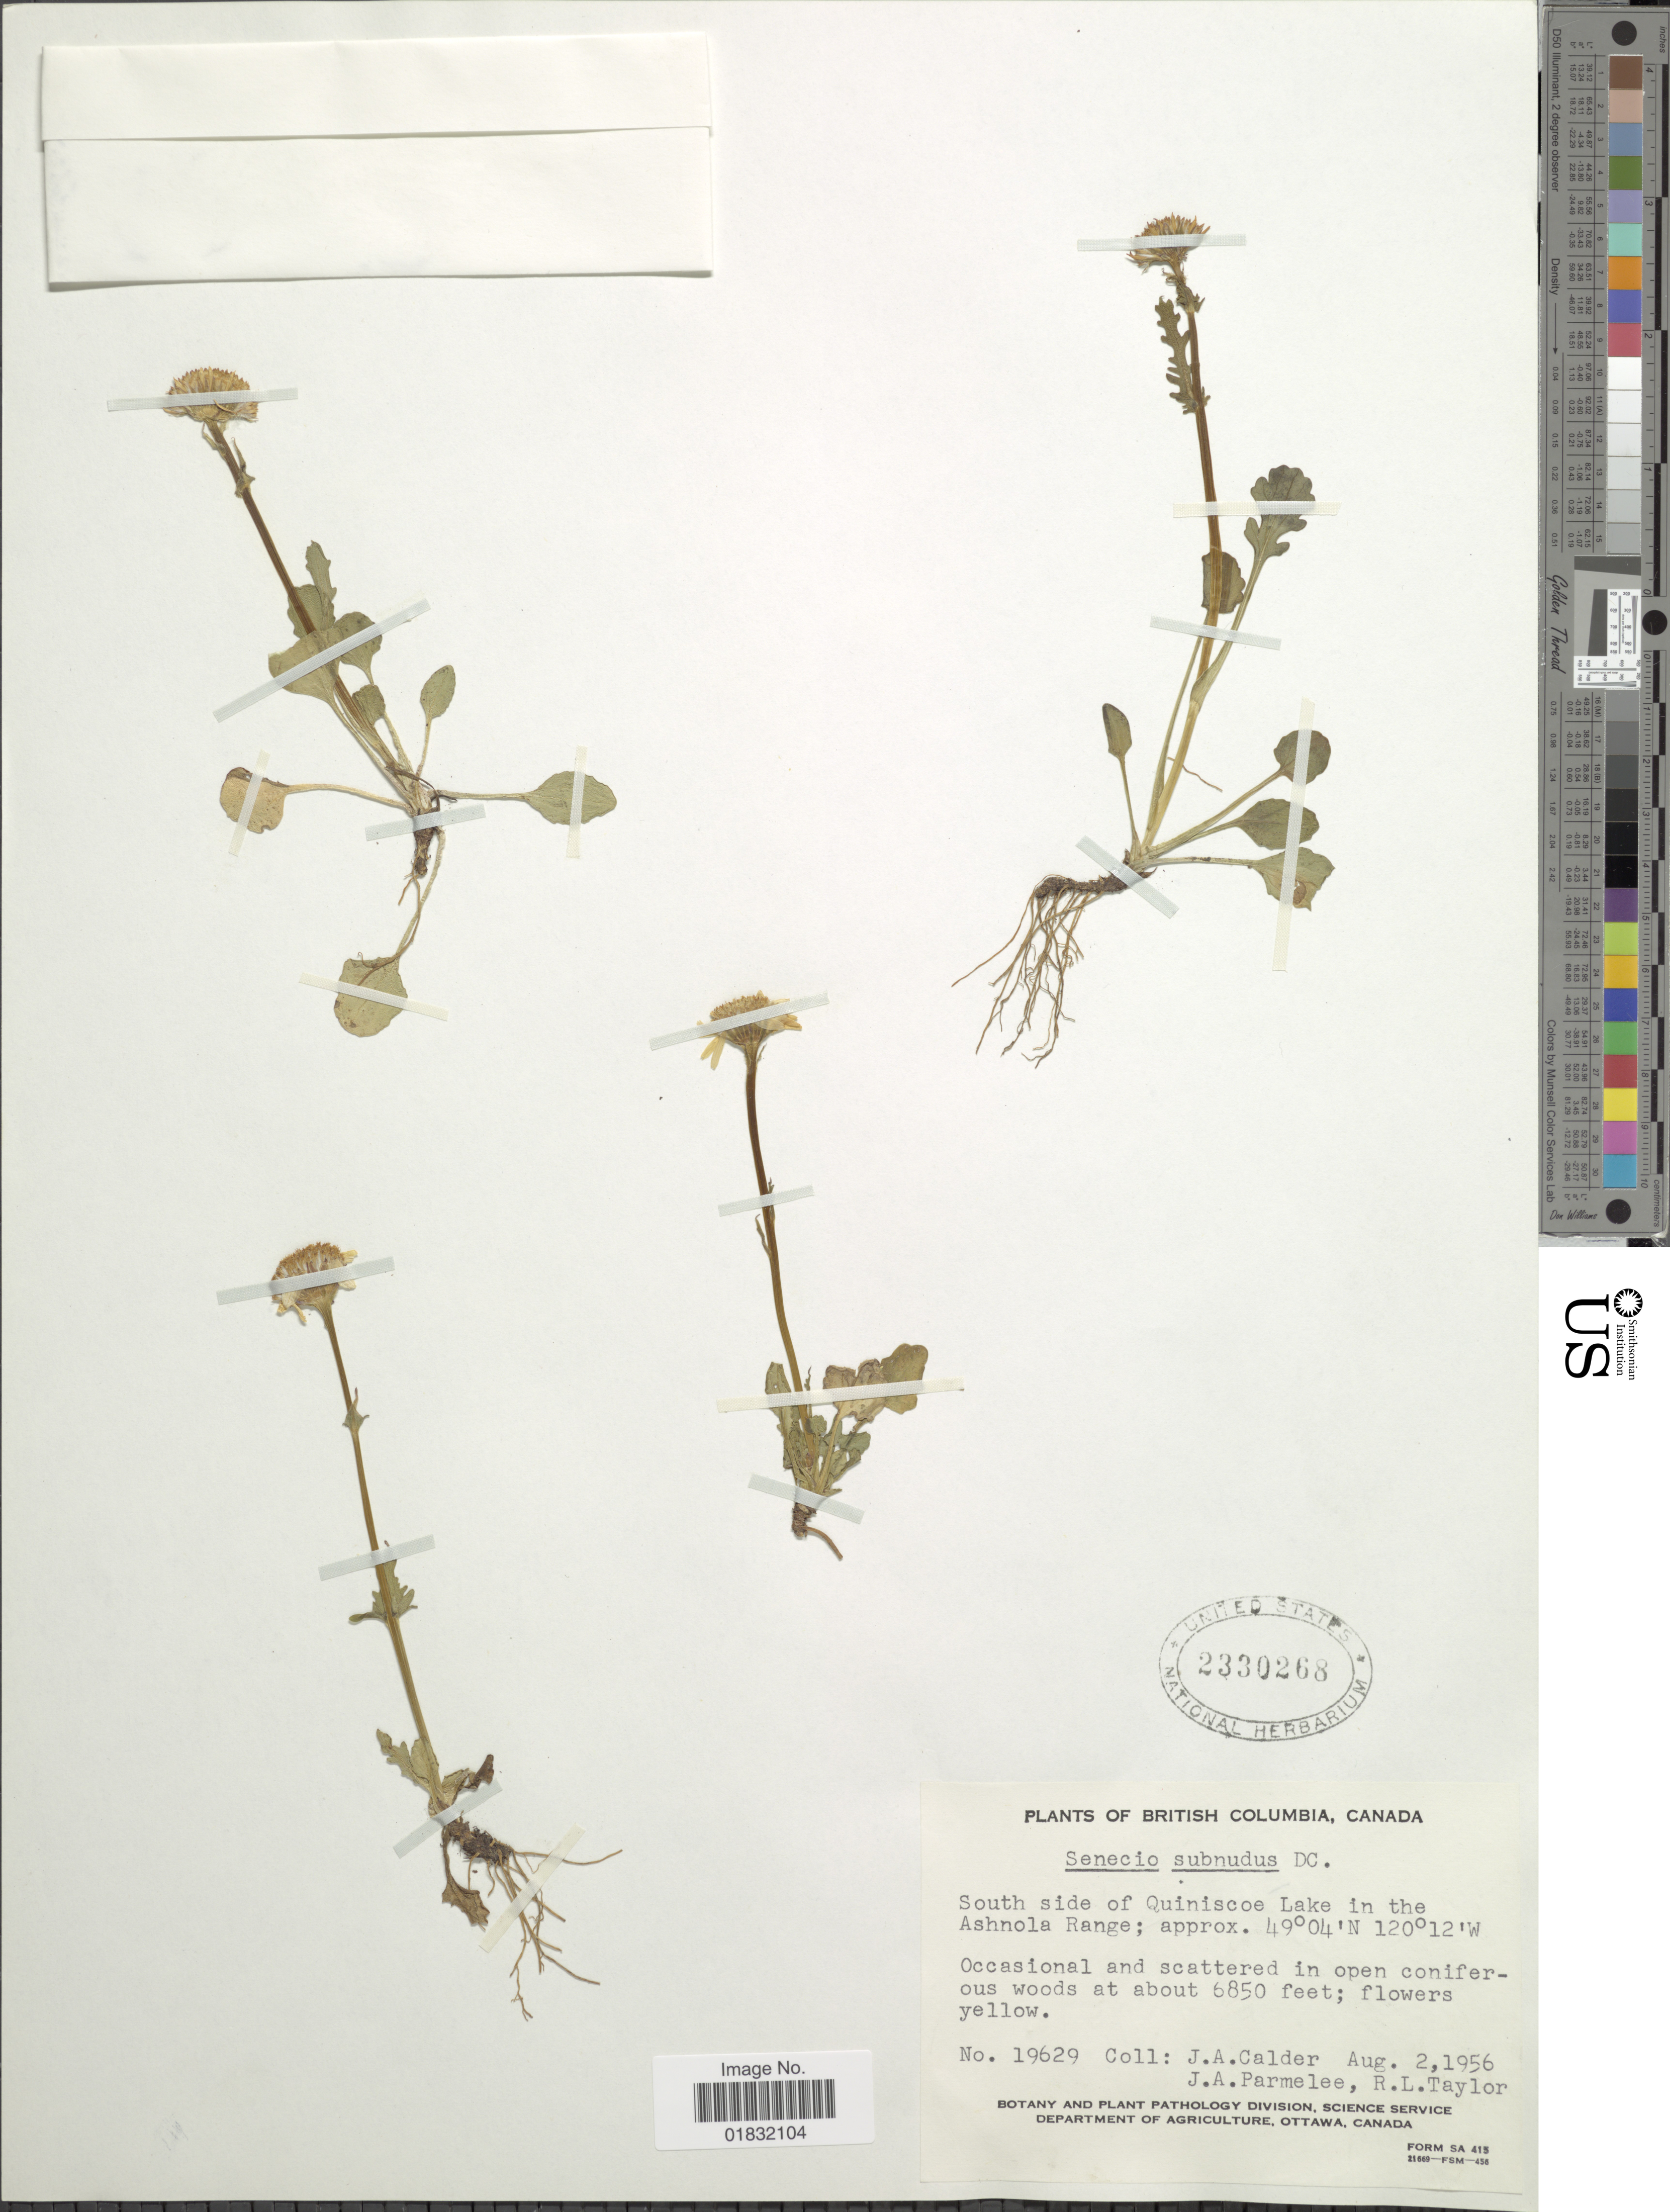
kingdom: Plantae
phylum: Tracheophyta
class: Magnoliopsida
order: Asterales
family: Asteraceae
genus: Packera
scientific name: Packera subnuda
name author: (DC.) Trock & T.M. Barkley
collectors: J. A. Calder, J. A. Parmelee & R. Taylor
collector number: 19629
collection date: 1956-08-02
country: Canada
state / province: British Columbia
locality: South side of Quiniscoe Lake in the Ashnola Range, Occasional and scatterd in open coniferous woods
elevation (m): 2088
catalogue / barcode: US 2330268